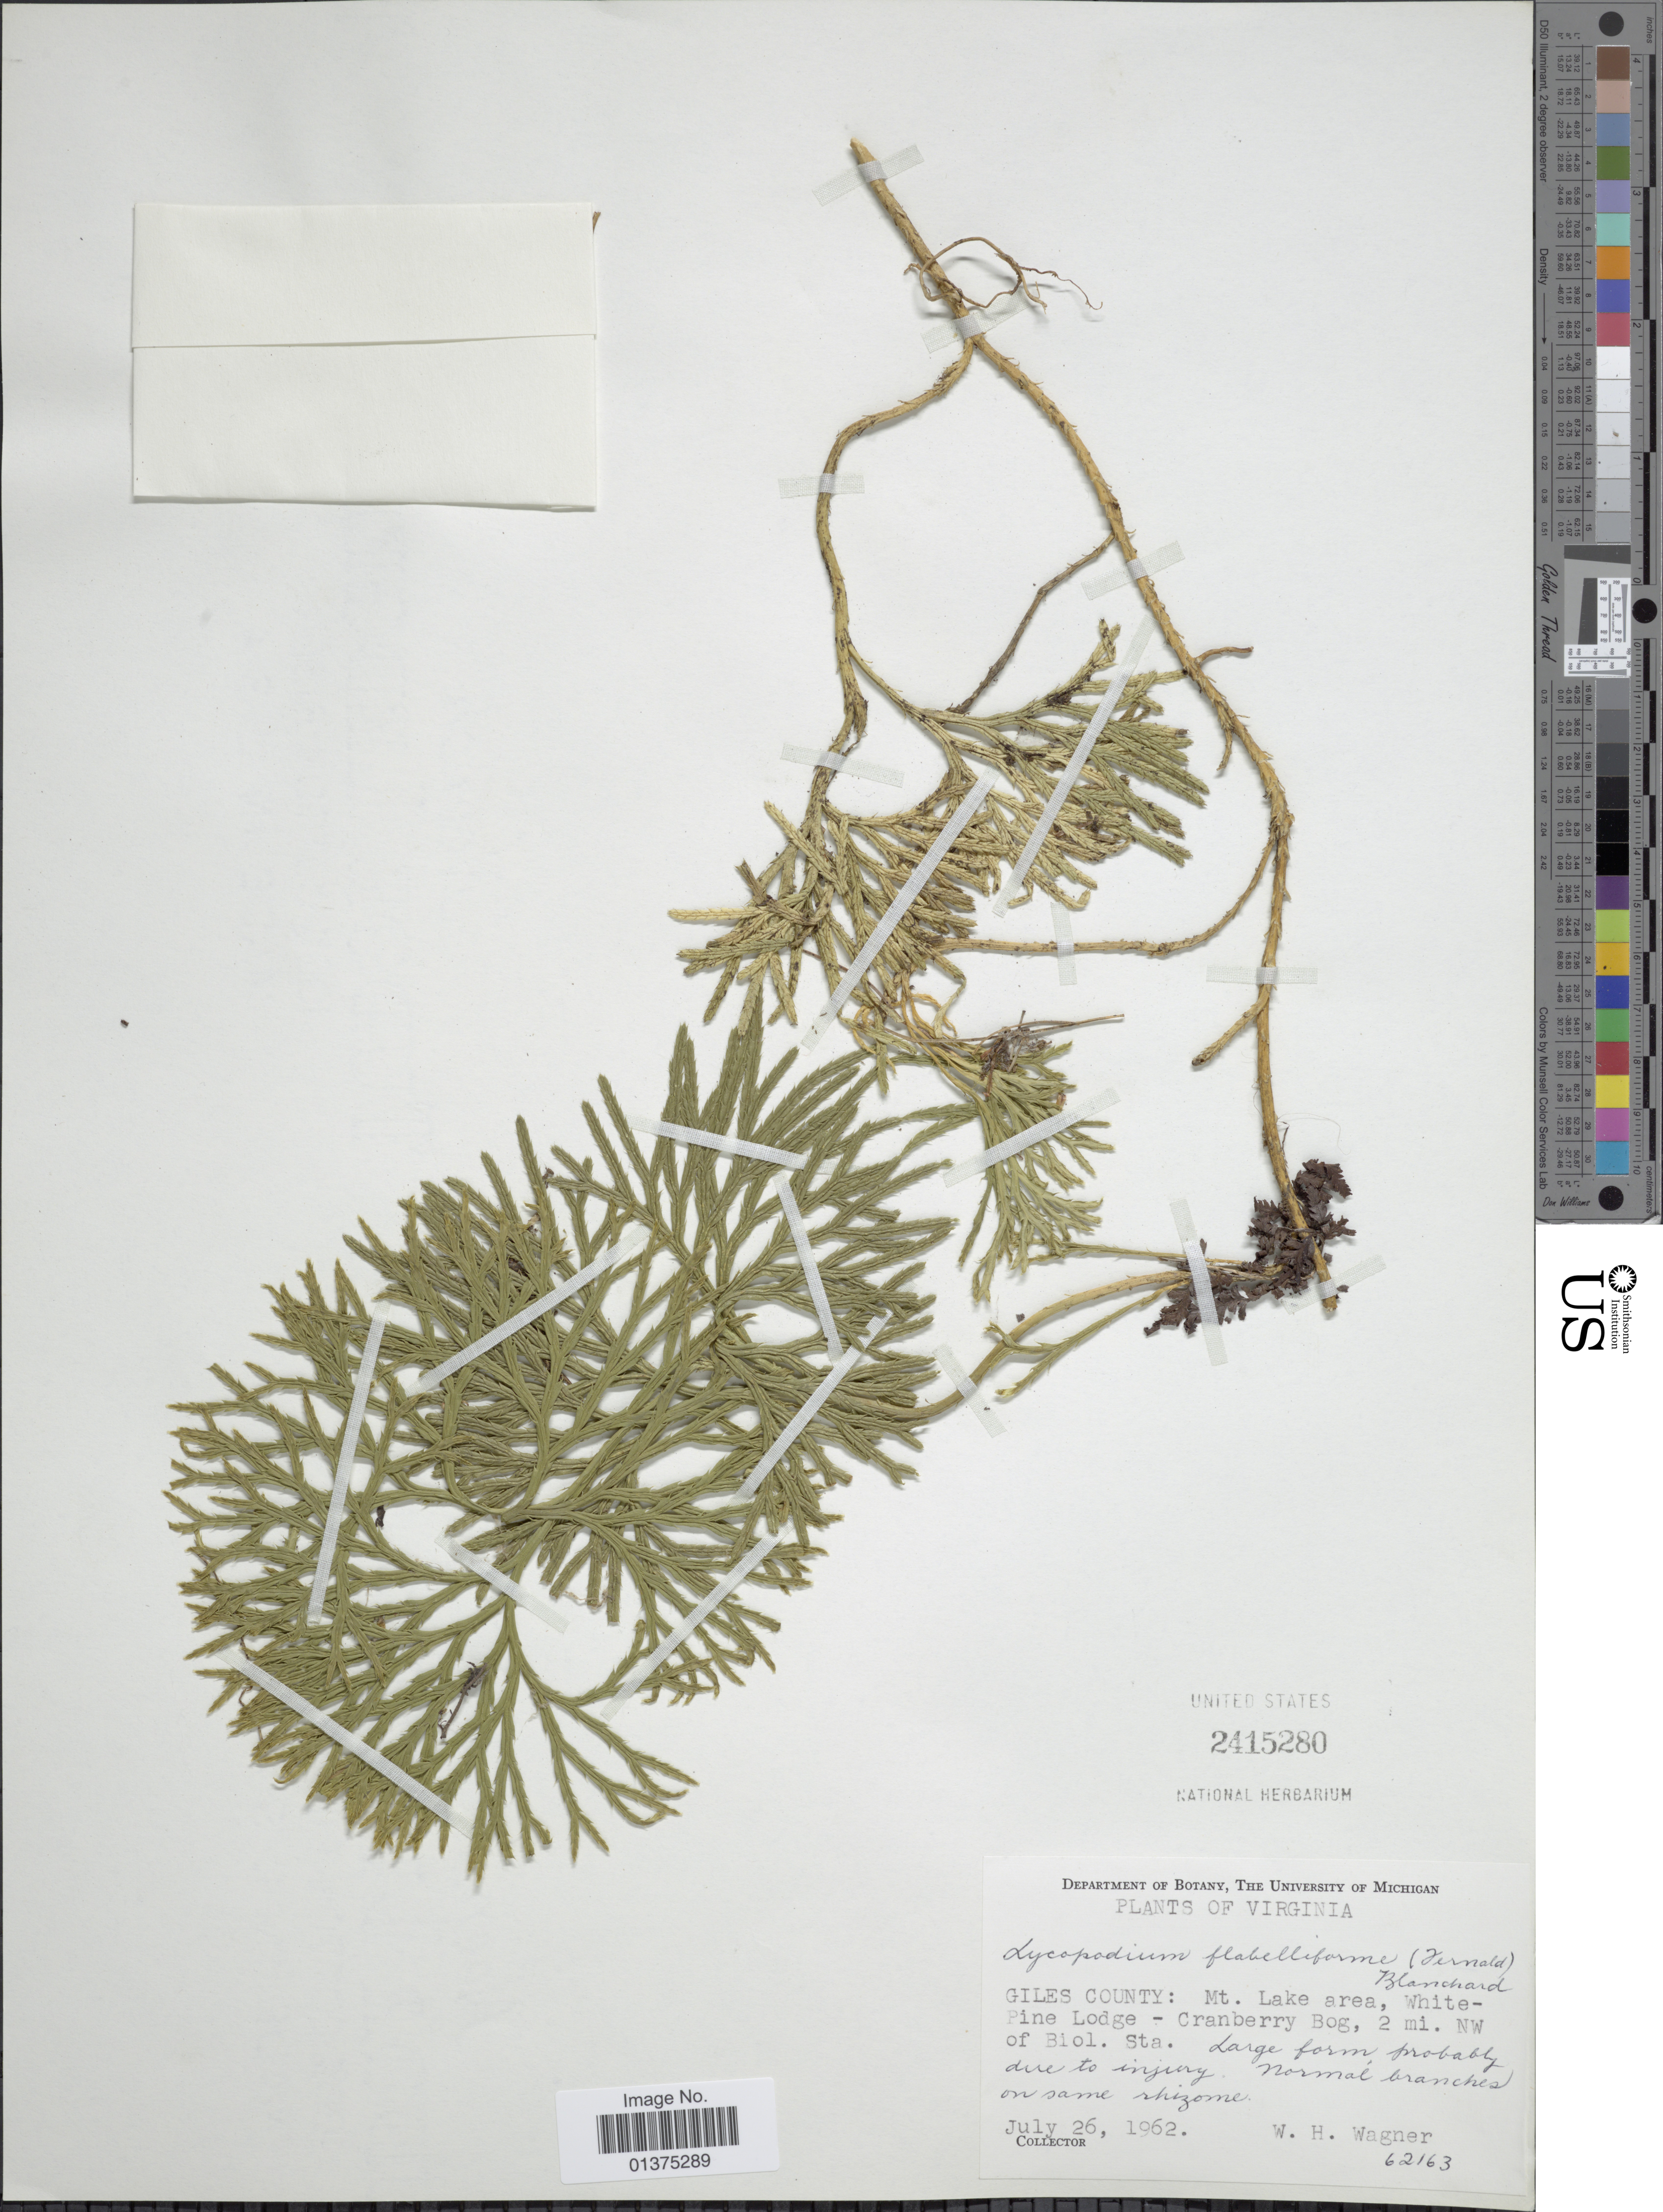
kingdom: Plantae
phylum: Tracheophyta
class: Lycopodiopsida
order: Lycopodiales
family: Lycopodiaceae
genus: Diphasiastrum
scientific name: Diphasiastrum digitatum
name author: (Dill. ex A. Braun) Holub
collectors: W. H. Wagner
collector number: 62163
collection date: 1962-07-26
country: United States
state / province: Virginia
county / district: Giles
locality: Mt Lake area, White Pine Lodge - Cranberry Bog, 2 mi NW of Biol Sta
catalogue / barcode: US 2415280